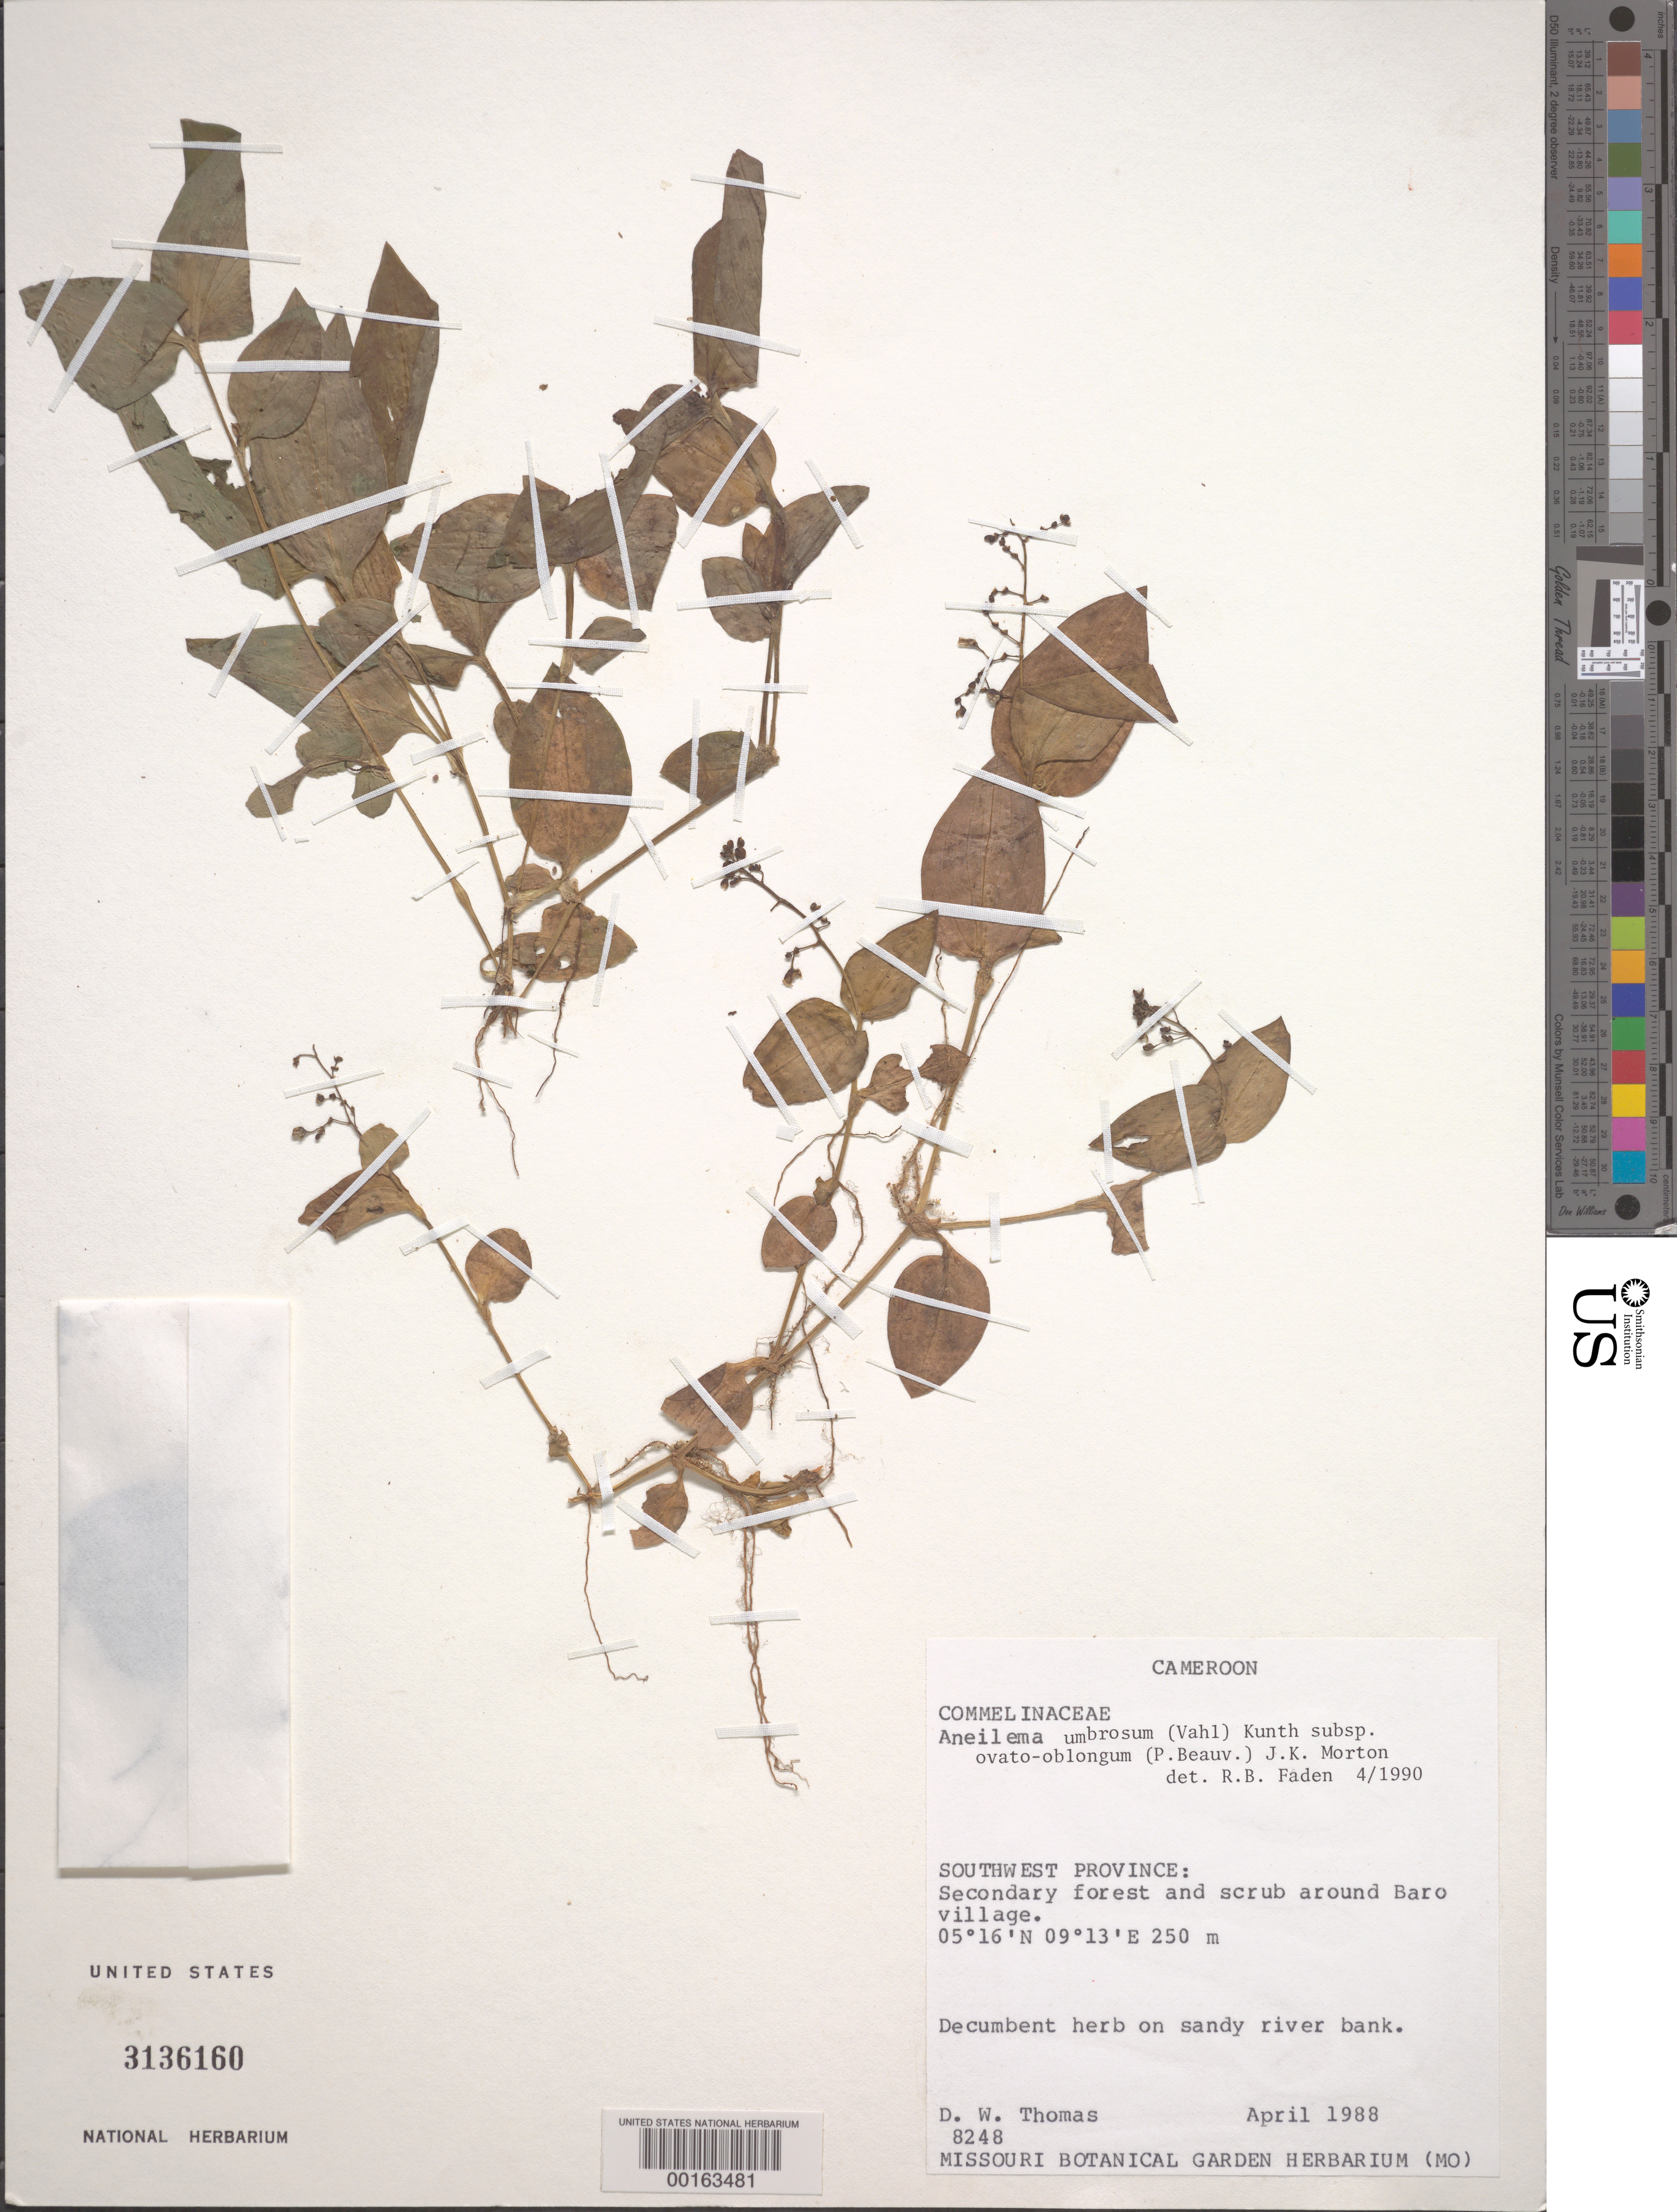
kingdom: Plantae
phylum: Tracheophyta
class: Liliopsida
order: Commelinales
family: Commelinaceae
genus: Aneilema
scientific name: Aneilema umbrosum subsp. ovato-oblongum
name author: (P. Beauv.) J.K. Morton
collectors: D. W. Thomas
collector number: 8248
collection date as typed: Apr 1988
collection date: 1988-04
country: Cameroon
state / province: Sud-Ouest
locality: Near baro village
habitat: On sandy river bank, secondary forest and scrub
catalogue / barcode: US 3136160